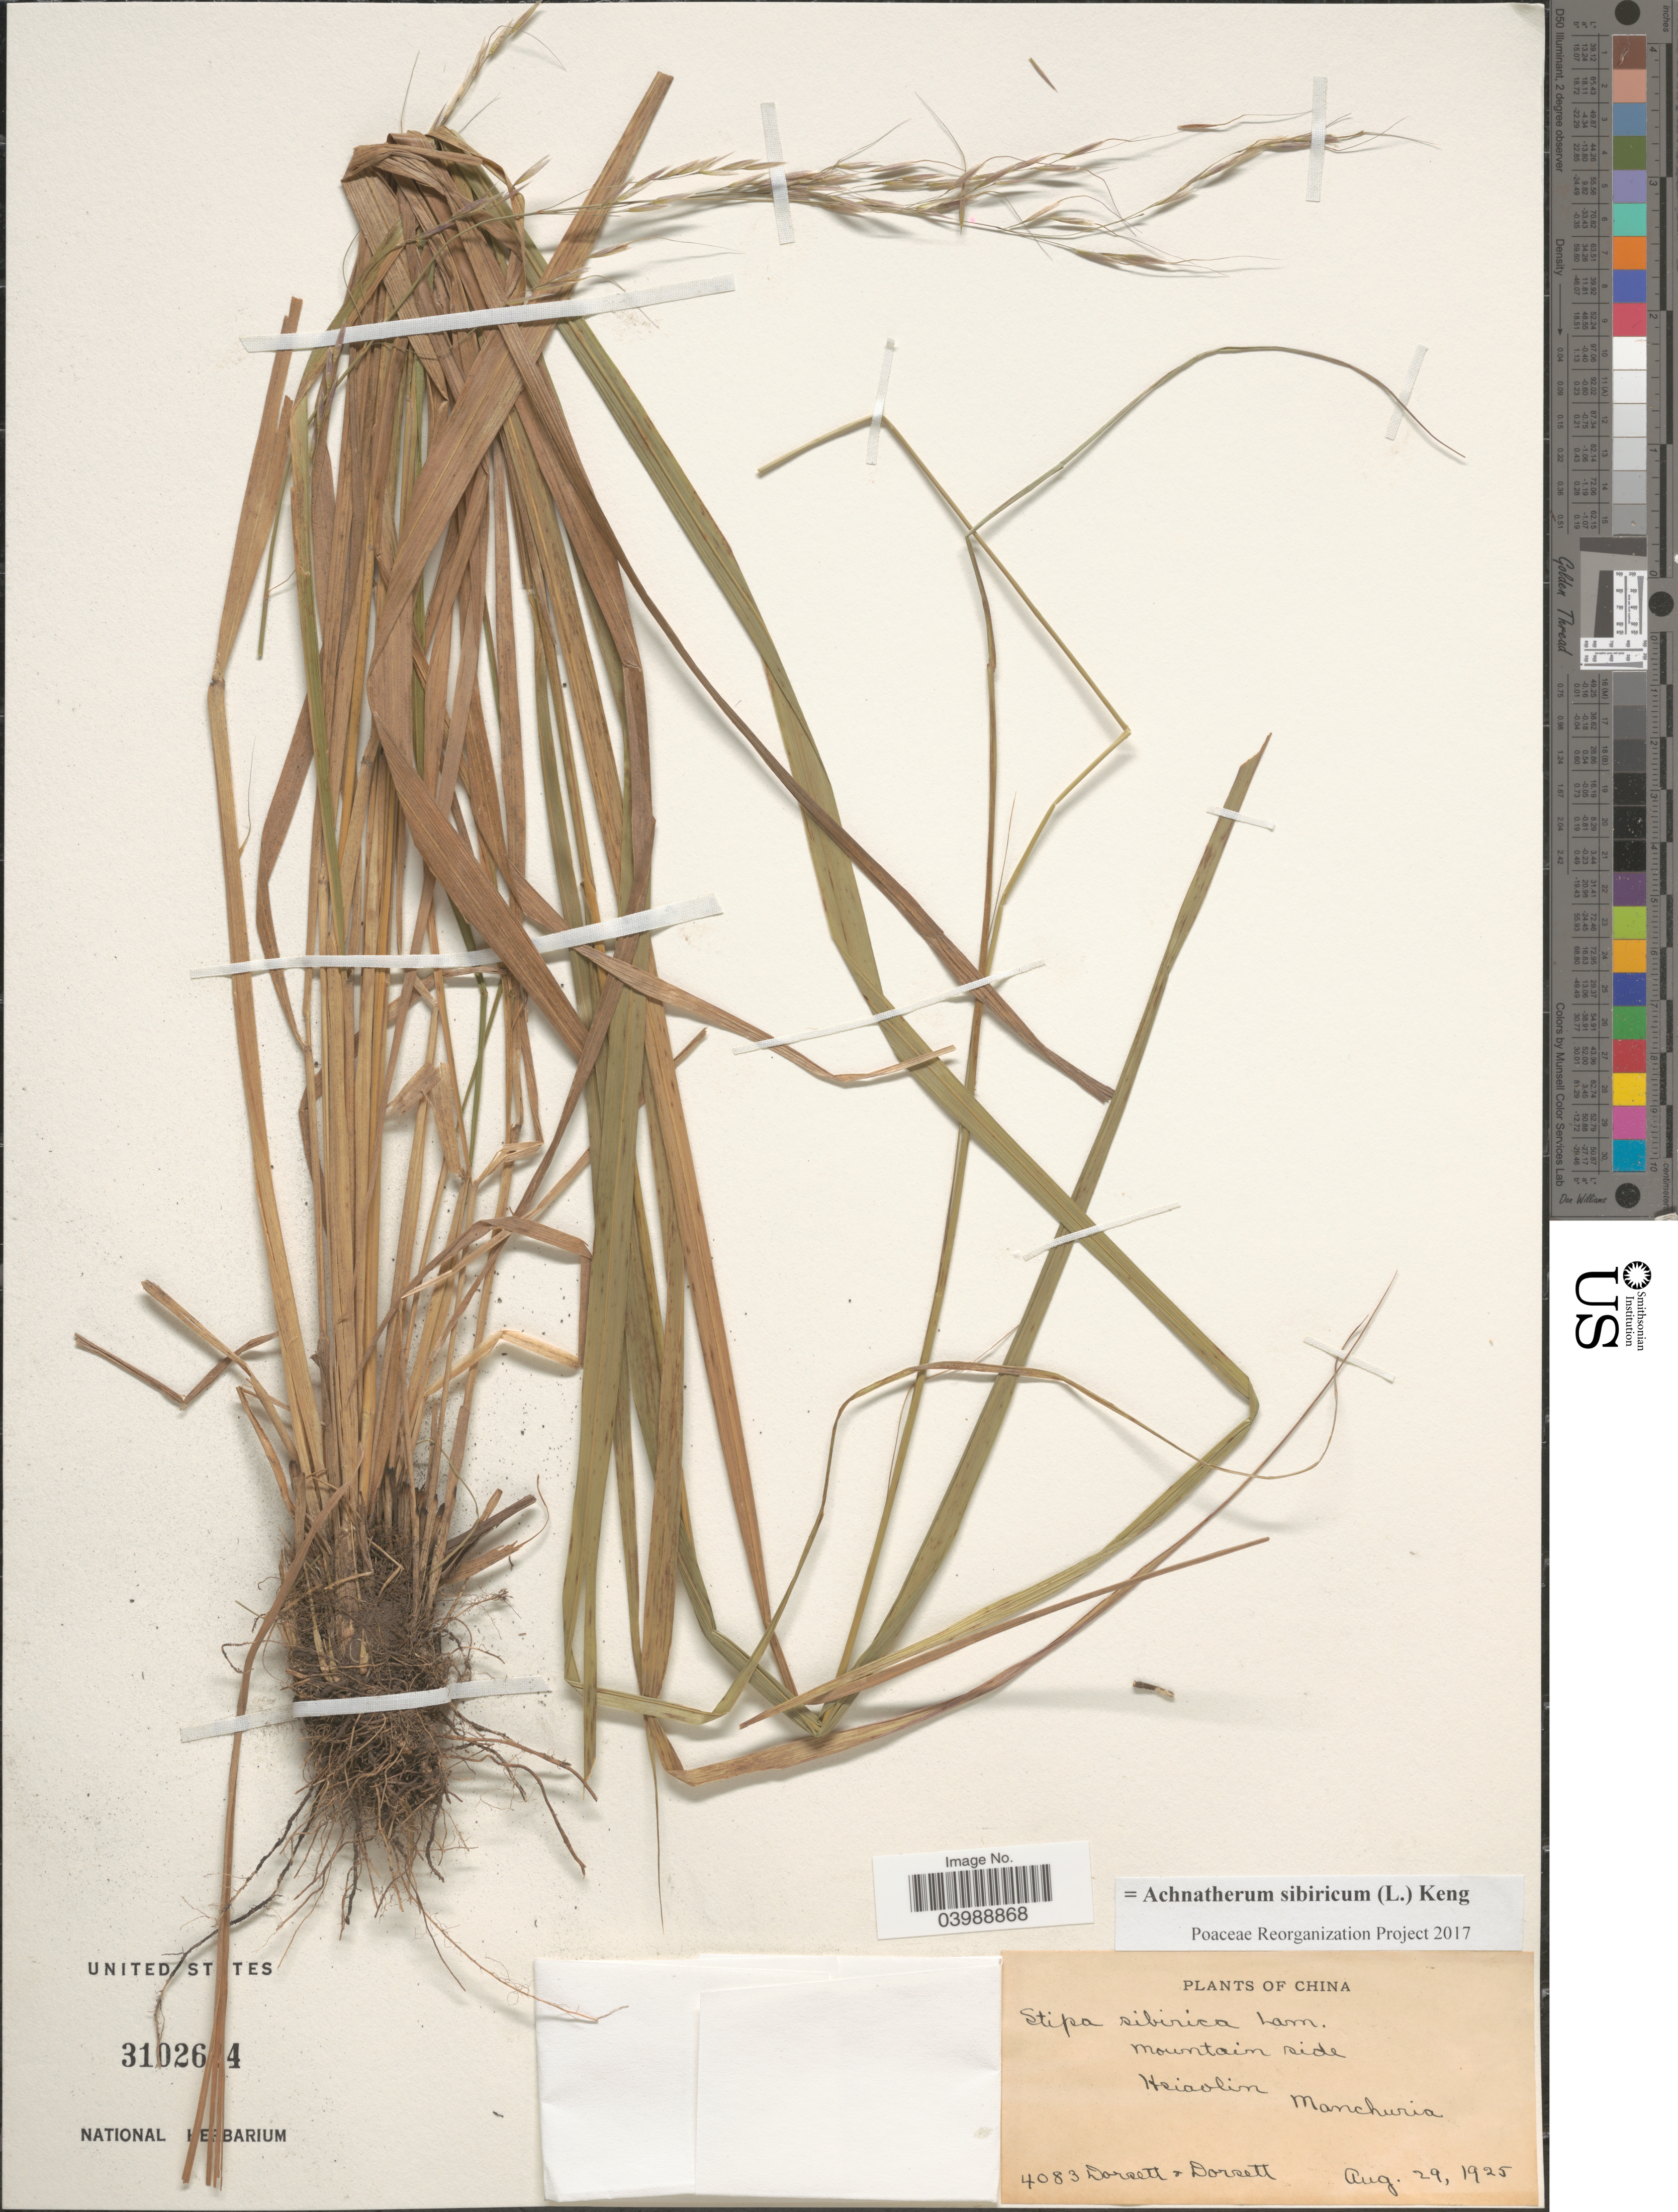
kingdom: Plantae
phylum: Tracheophyta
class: Liliopsida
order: Poales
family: Poaceae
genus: Achnatherum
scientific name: Achnatherum sibiricum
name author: (L.) Keng ex Tzvelev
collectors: -- Dorsett & -- Dorsett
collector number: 4083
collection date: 1925-08-29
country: China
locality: Mountain side. Hsiaolin. Manchuria.